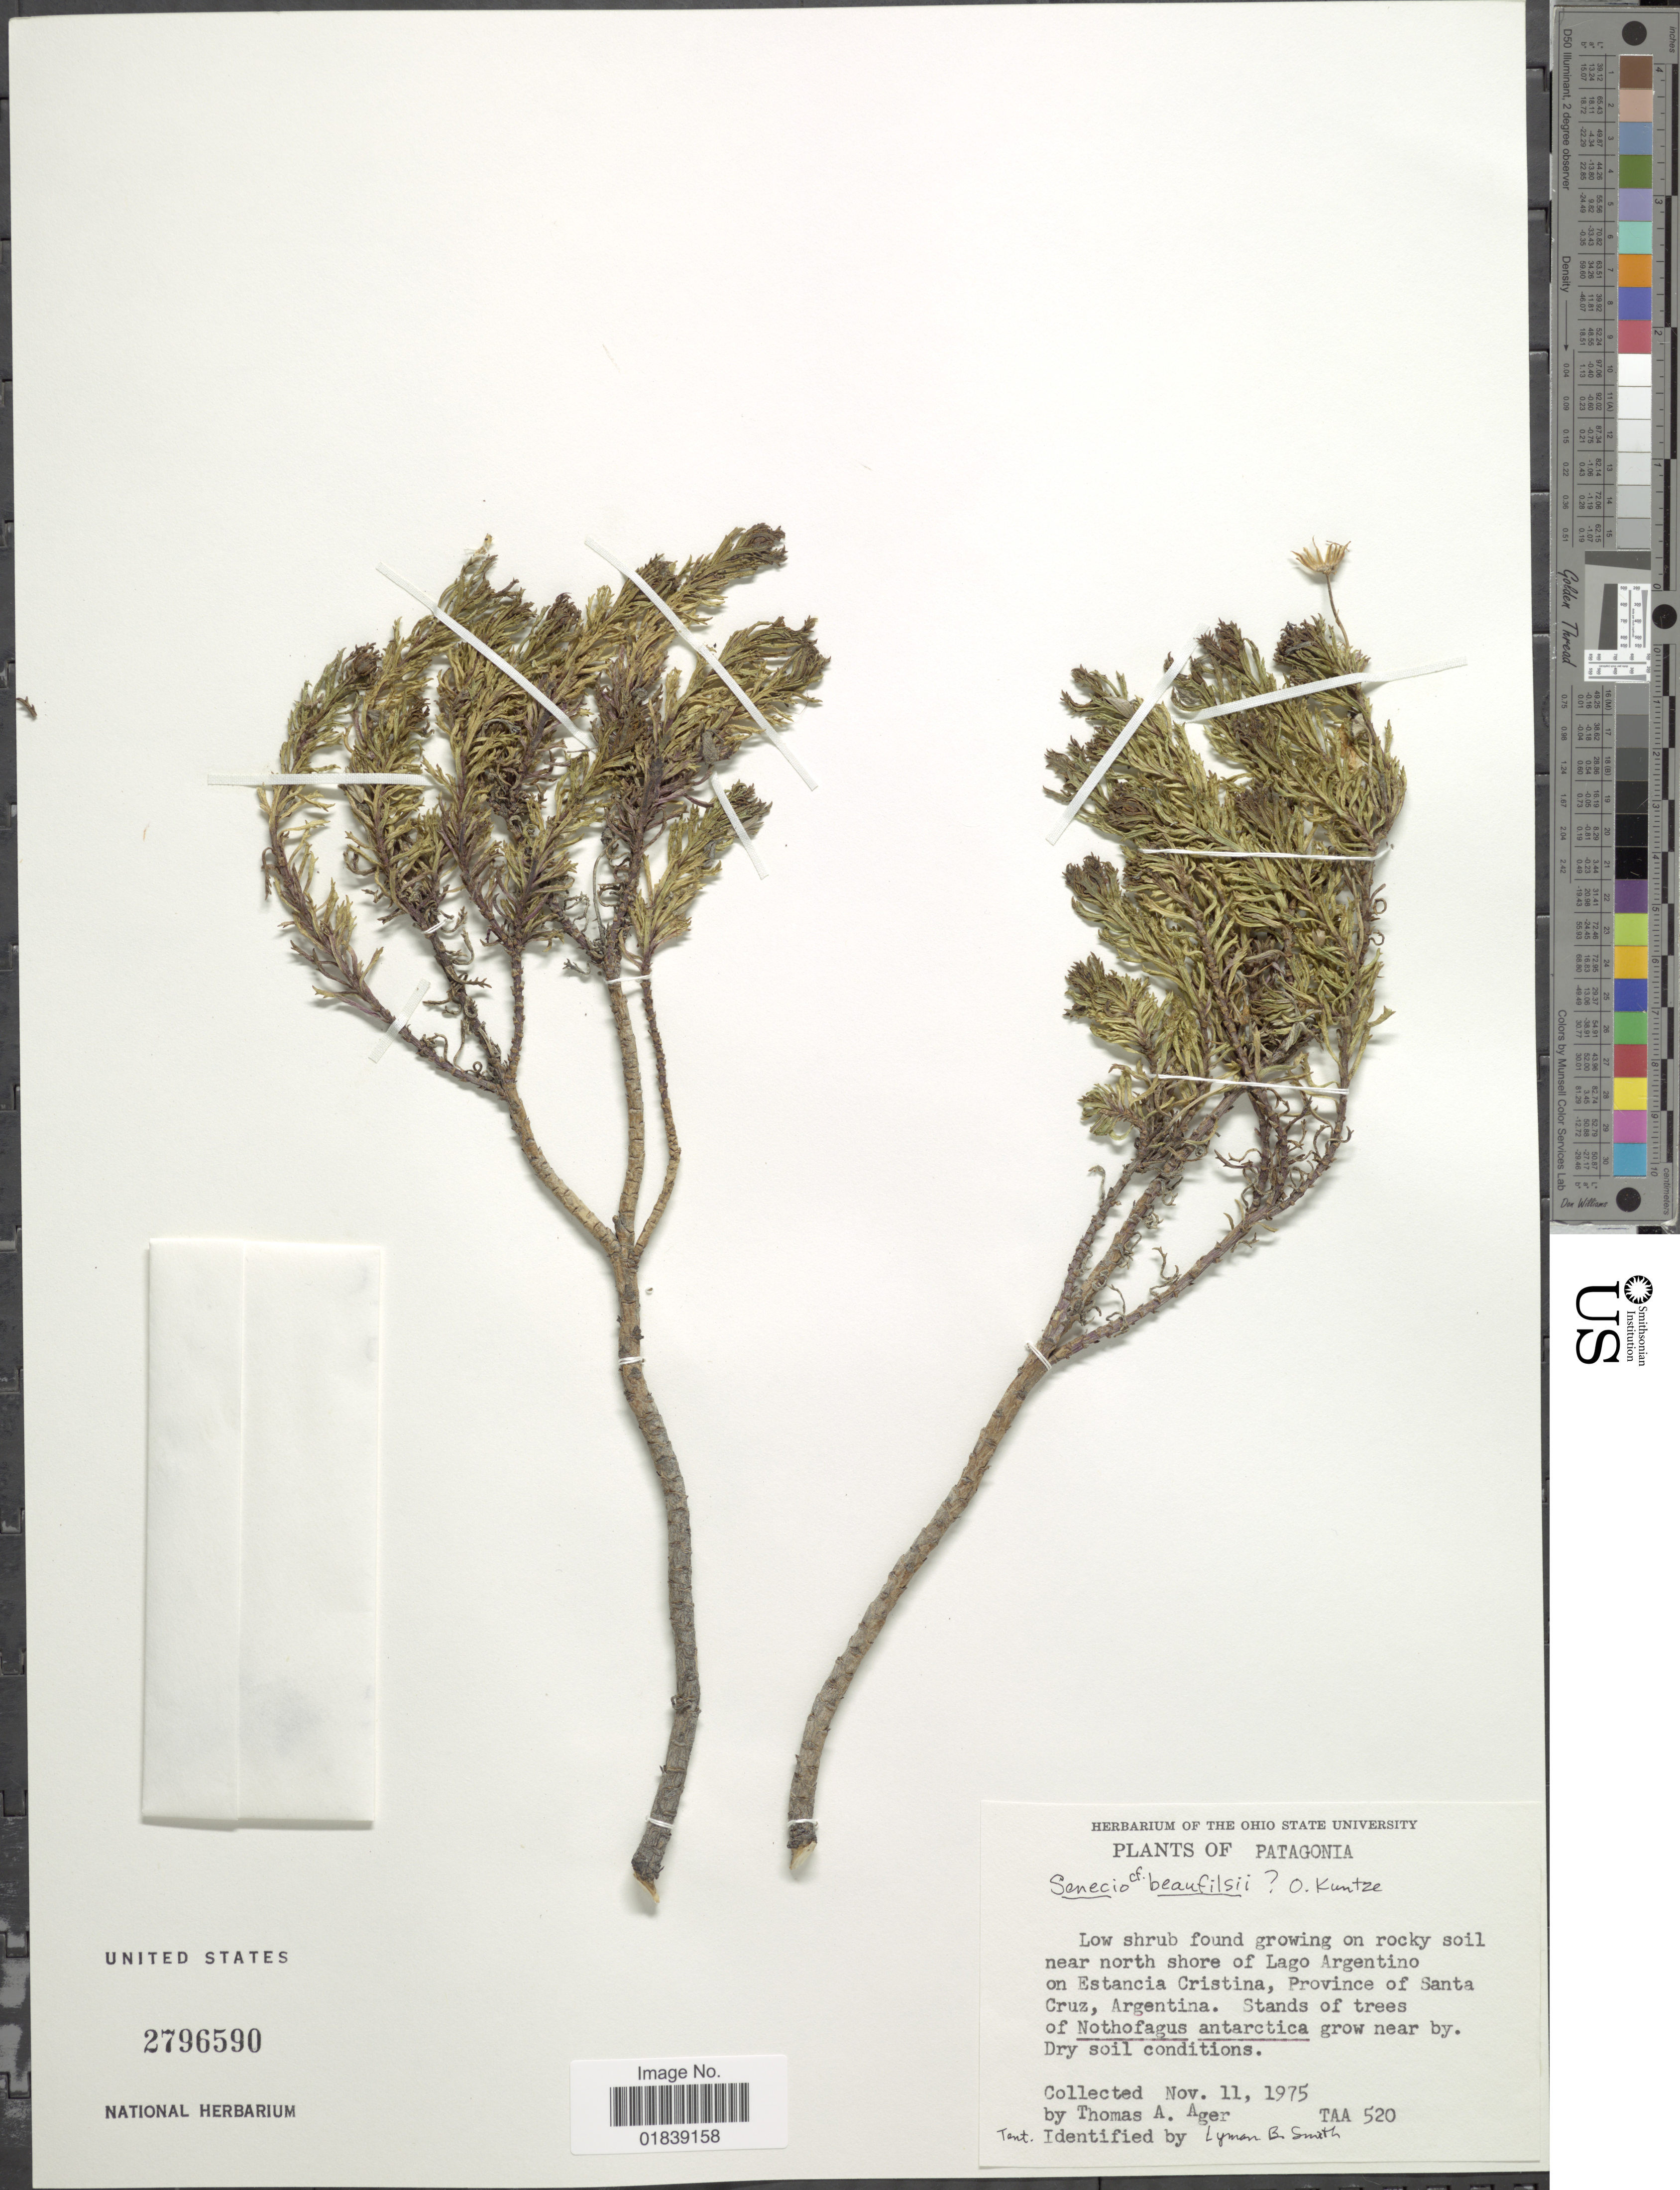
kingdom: Plantae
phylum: Tracheophyta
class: Magnoliopsida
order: Asterales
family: Asteraceae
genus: Senecio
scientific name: Senecio beaufilsii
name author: Kuntze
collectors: T. A. Ager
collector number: TAA520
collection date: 1975-11-11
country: Argentina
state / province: Santa Cruz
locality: Patagonia, near north shore of Lago Argentino on Estancia Cristina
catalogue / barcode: US 2796590